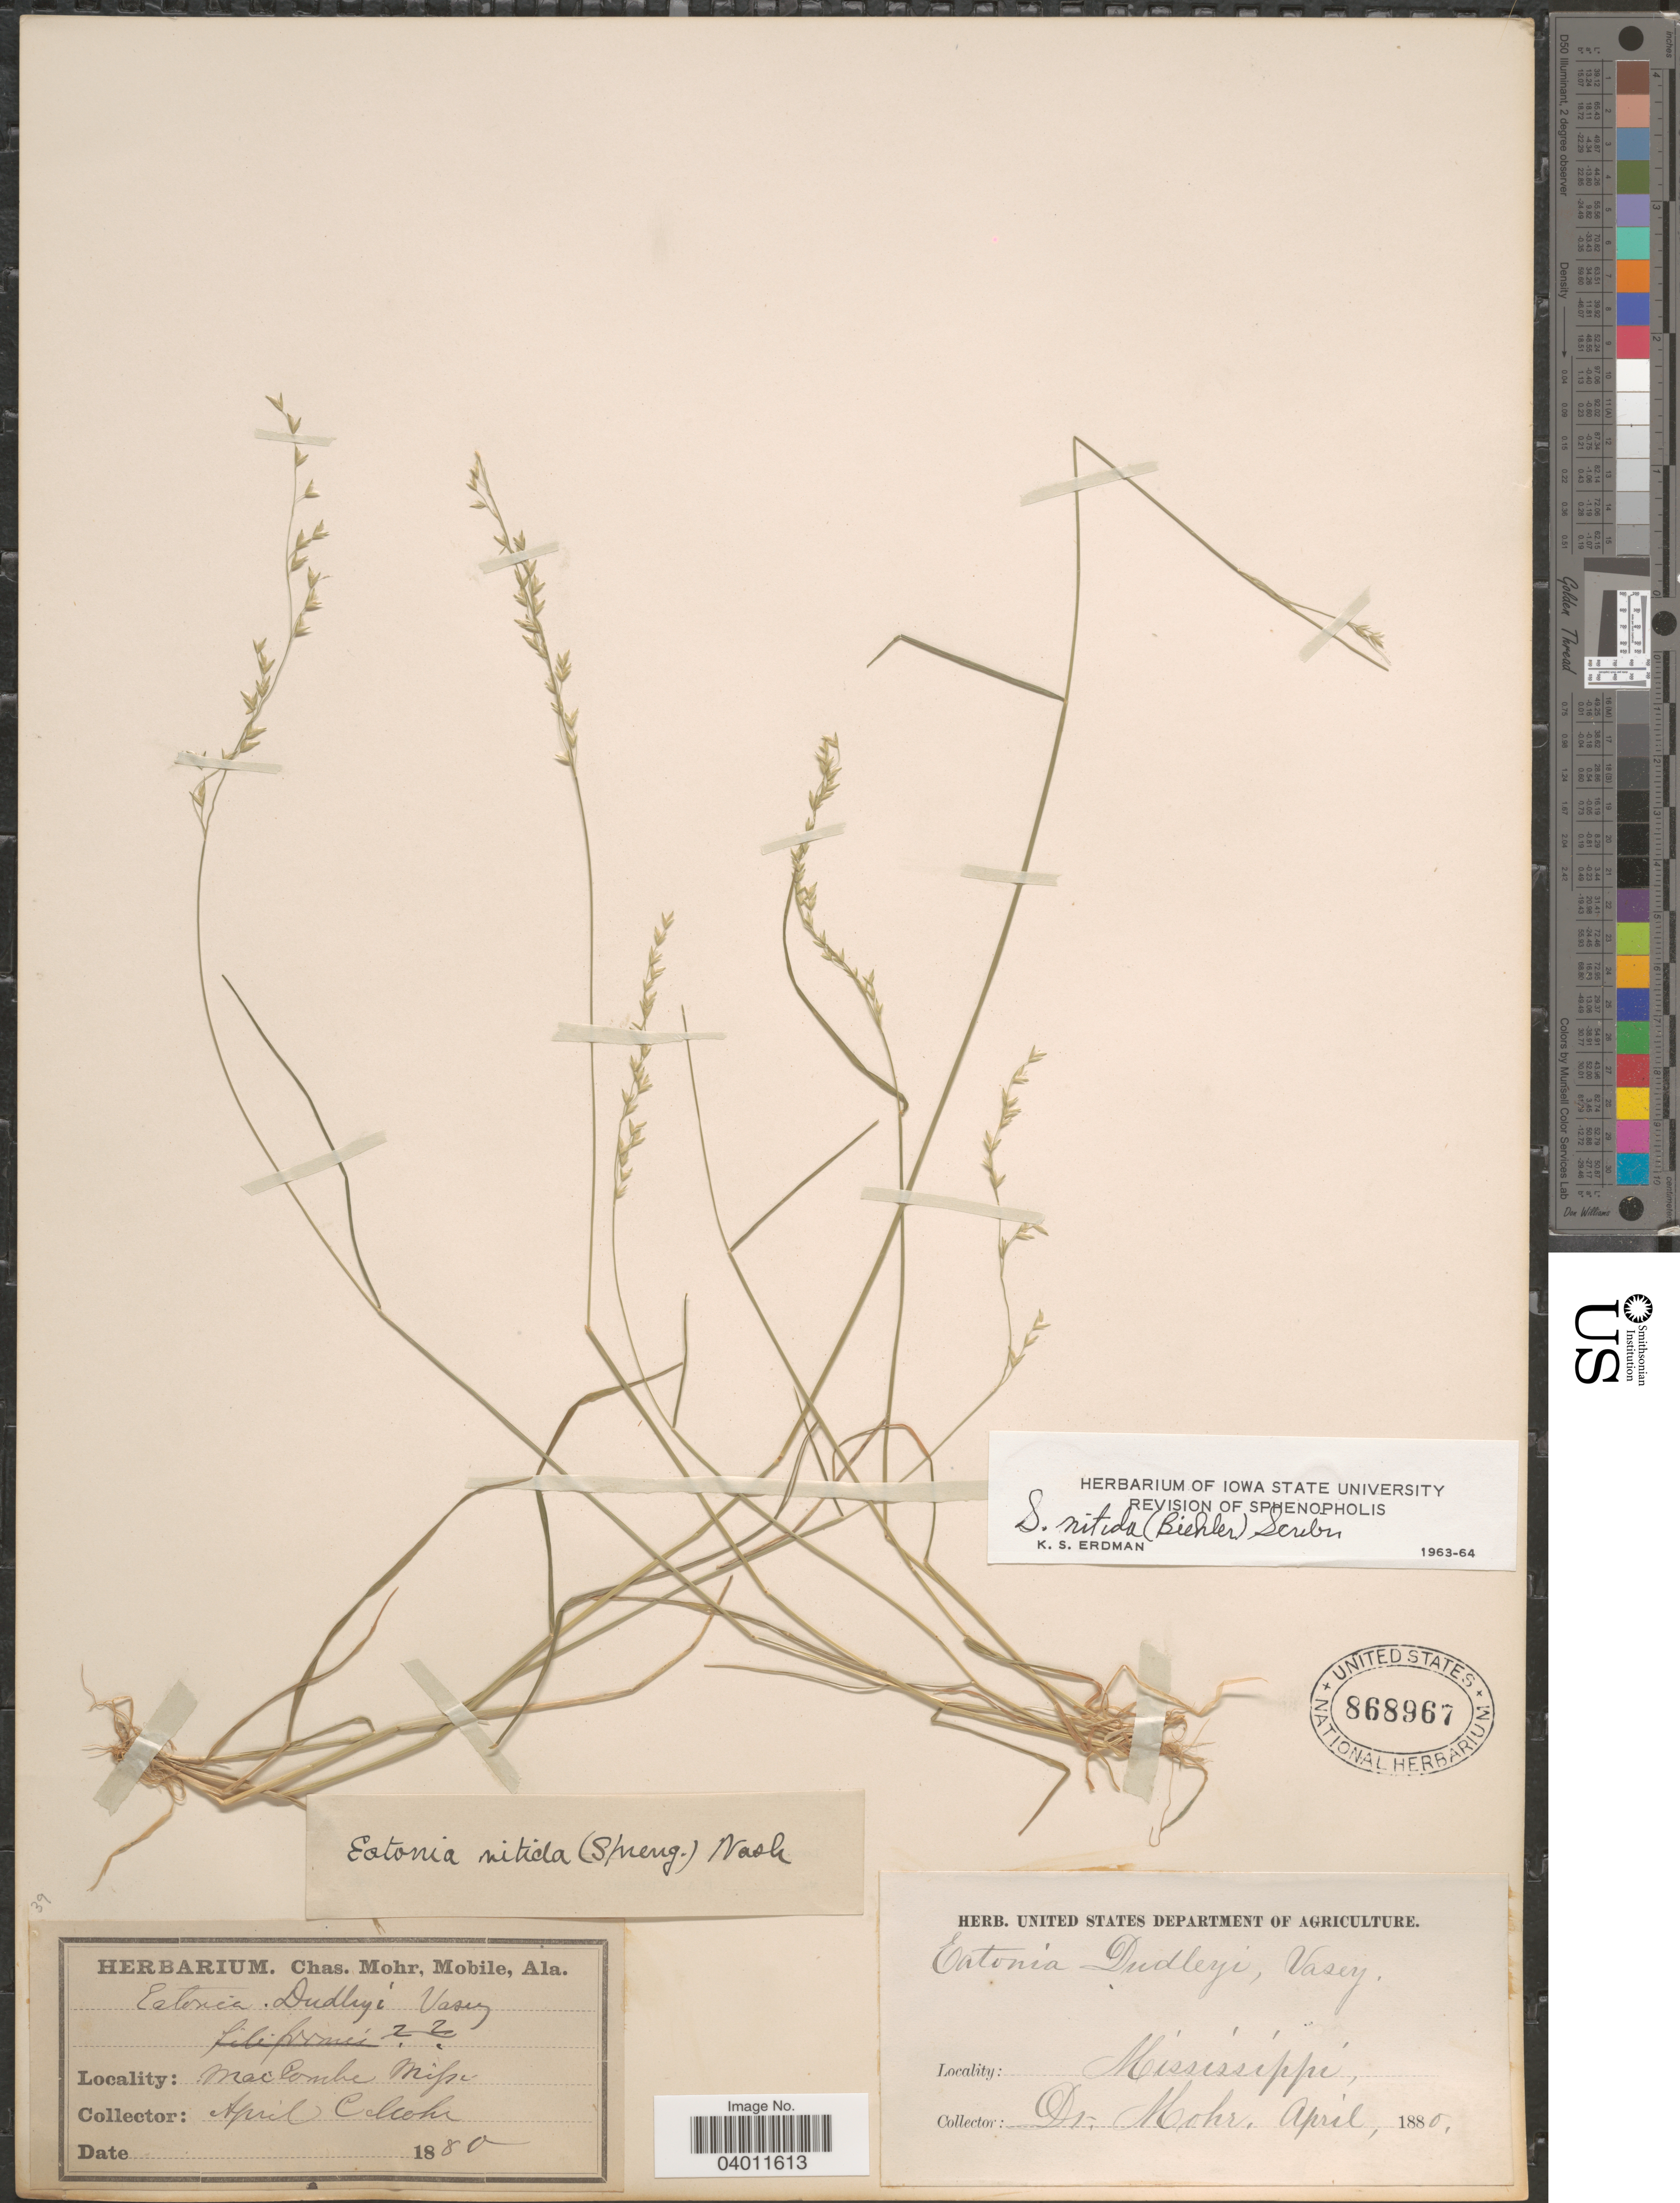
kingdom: Plantae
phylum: Tracheophyta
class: Liliopsida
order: Poales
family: Poaceae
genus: Sphenopholis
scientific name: Sphenopholis nitida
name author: (Biehler) Scribn.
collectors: Mohr, C. T. (herbarium)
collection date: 1880-04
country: United States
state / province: Mississippi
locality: MacCombe.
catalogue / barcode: US 868967